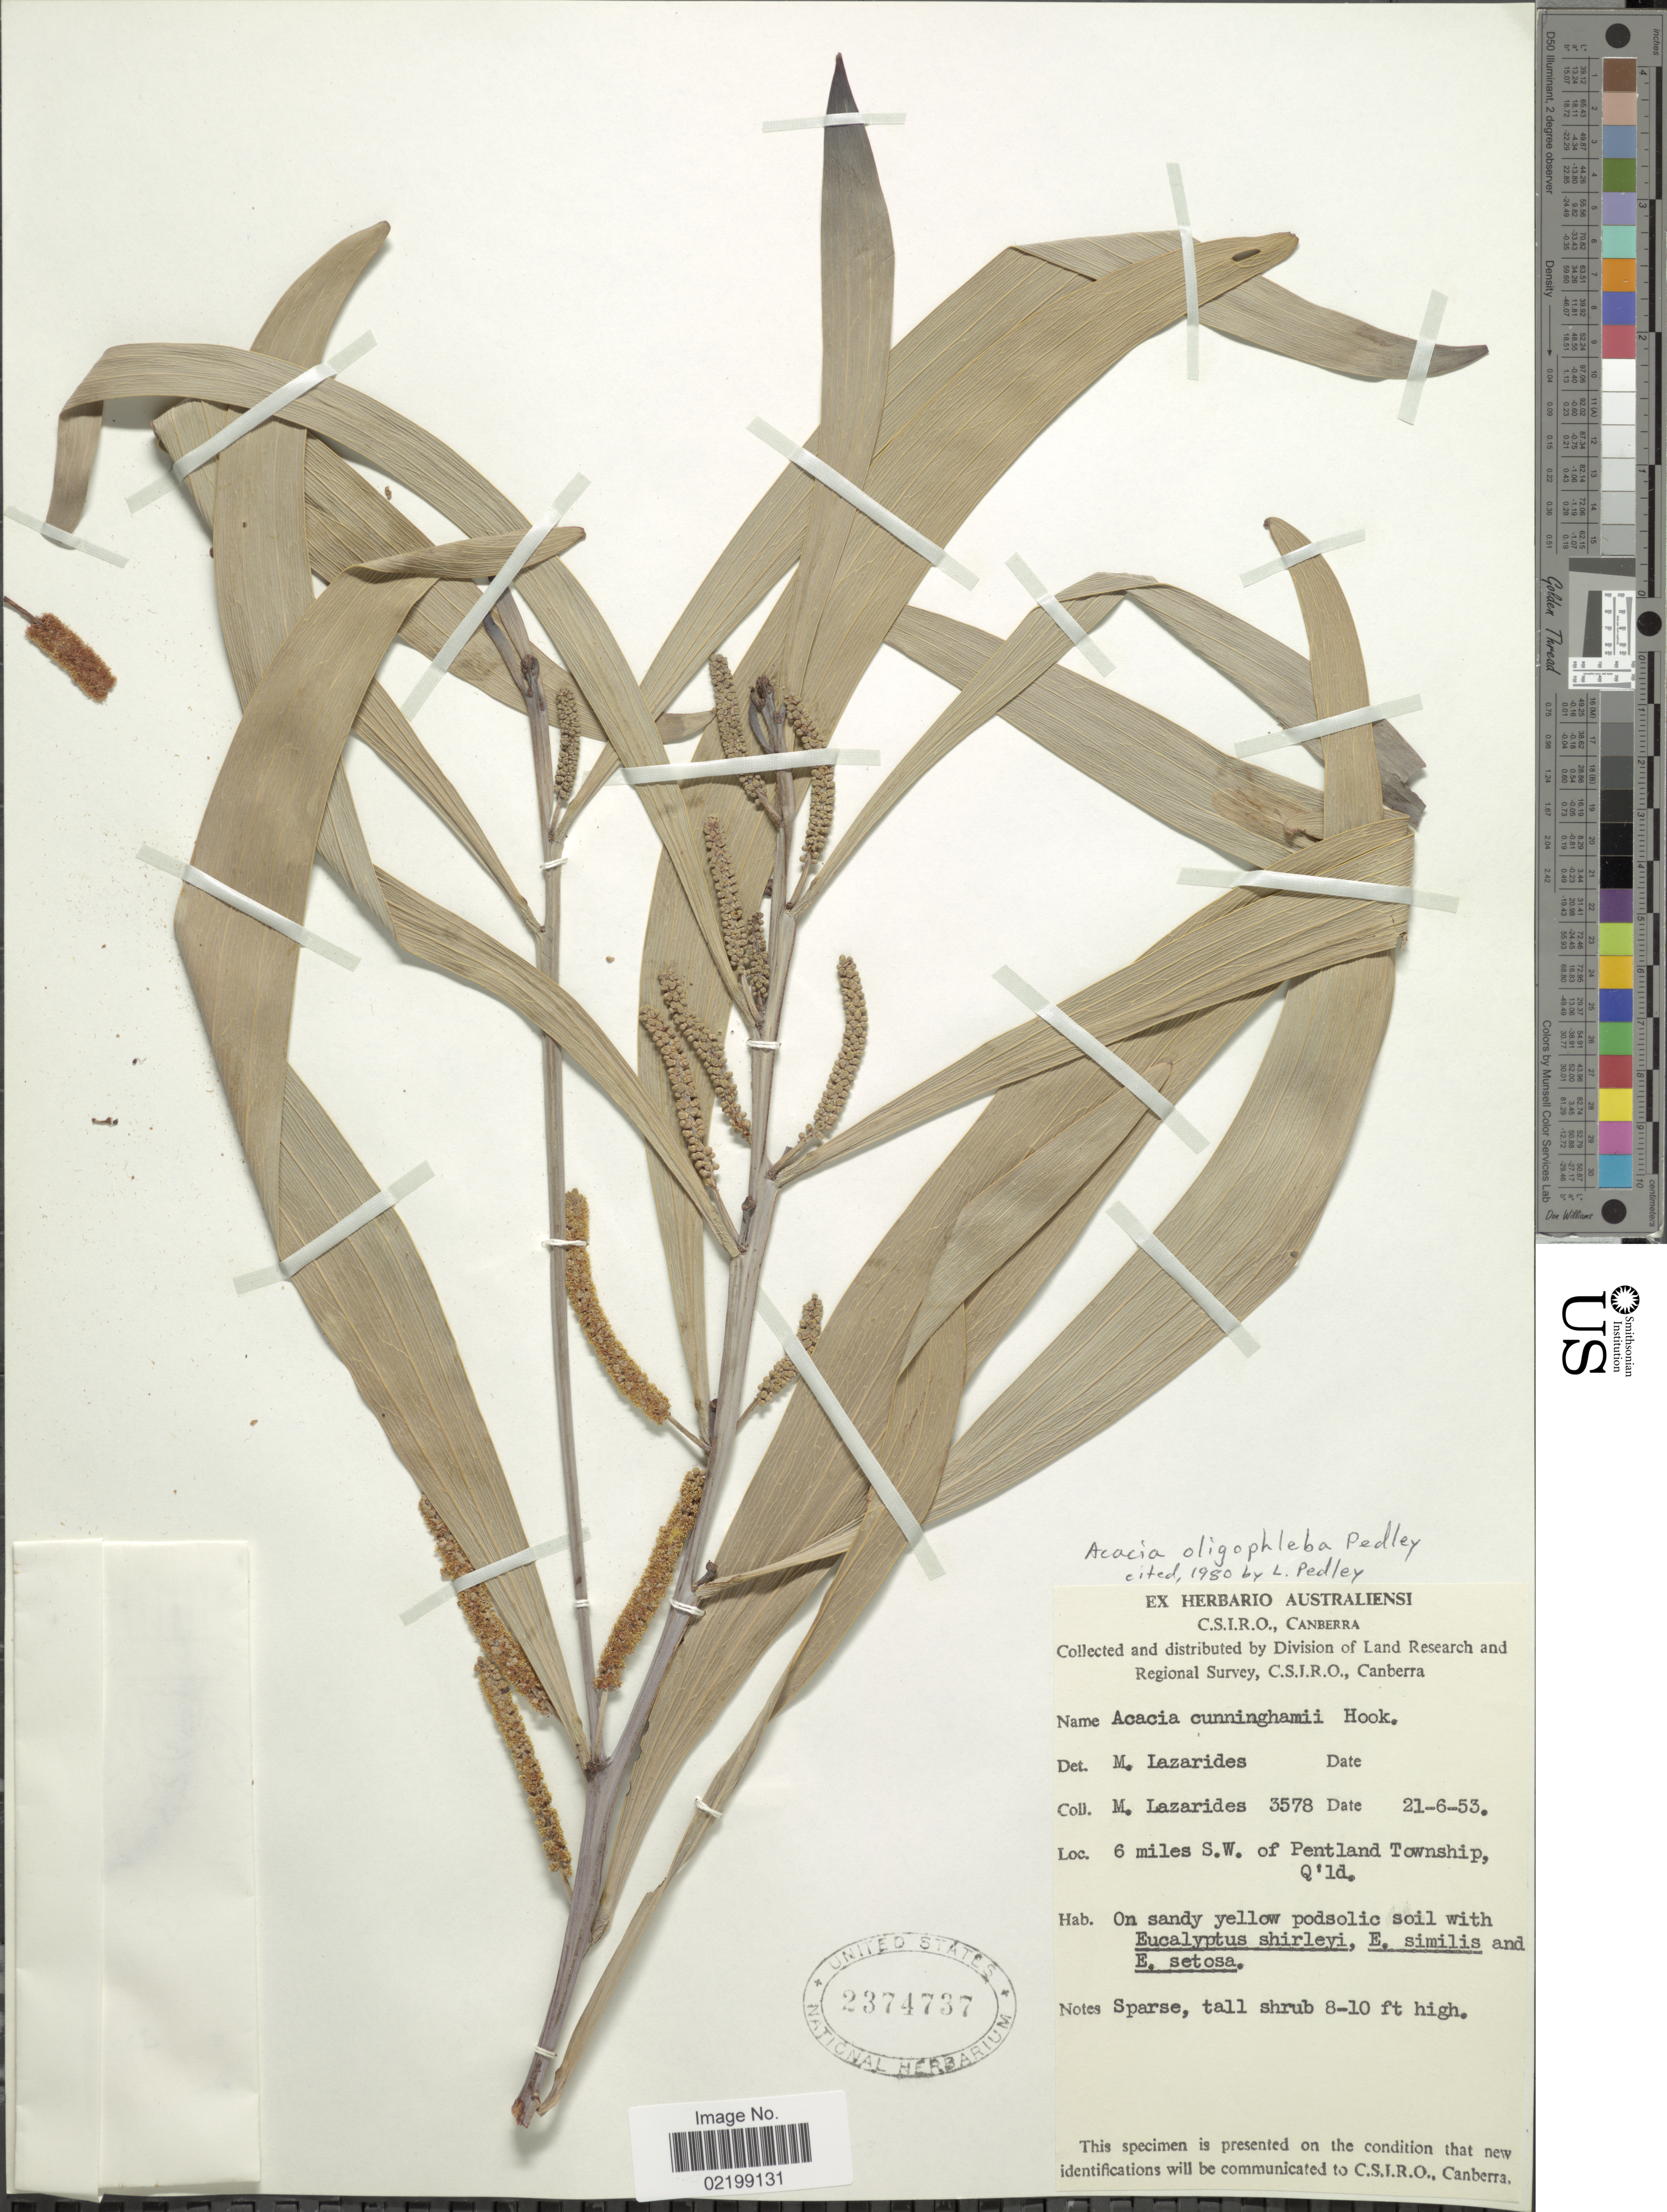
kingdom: Plantae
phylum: Tracheophyta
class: Magnoliopsida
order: Fabales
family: Fabaceae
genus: Acacia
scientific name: Acacia oligophleba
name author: Pedley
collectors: M. Lazarides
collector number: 3578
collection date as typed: Transcribed d/m/y: 21/6/53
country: Australia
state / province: Queensland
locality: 6 miles S.W. of Pentland Township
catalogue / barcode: US 2374737